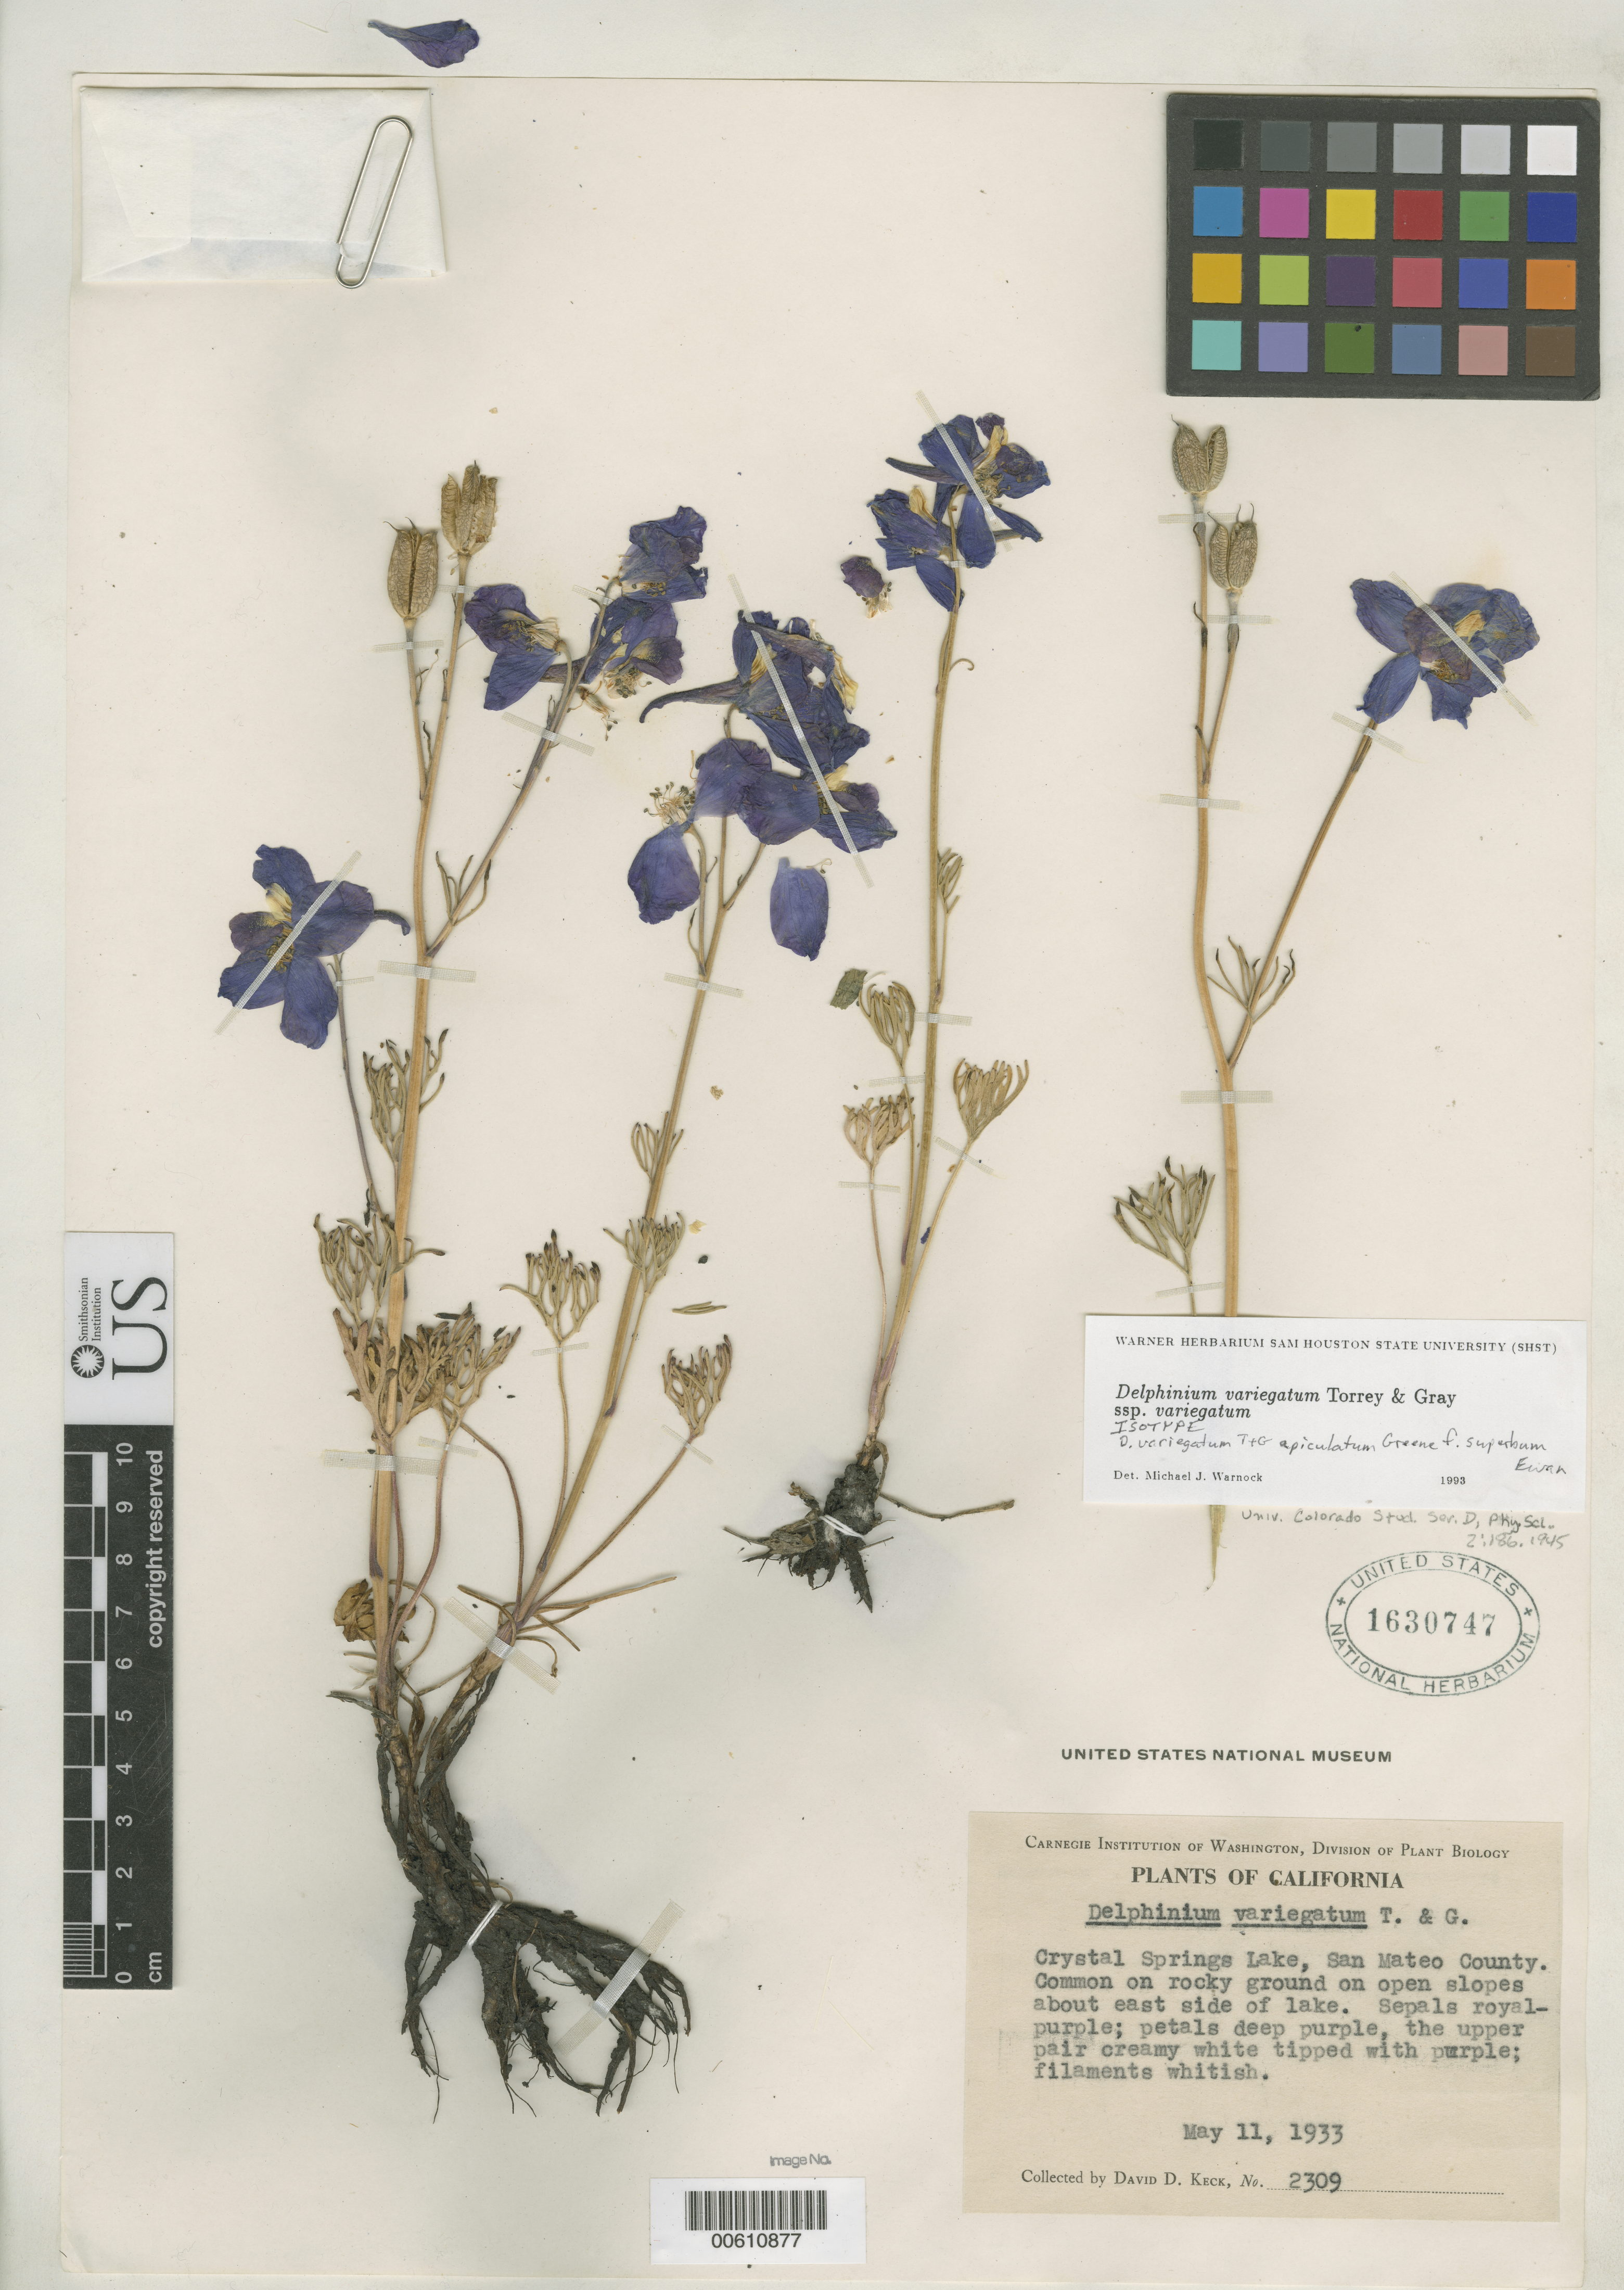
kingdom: Plantae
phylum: Tracheophyta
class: Magnoliopsida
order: Ranunculales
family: Ranunculaceae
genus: Delphinium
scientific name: Delphinium variegatum f. superbum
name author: Ewan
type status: Isotype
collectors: D. D. Keck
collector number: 2309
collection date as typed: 11 May 1933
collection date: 1933-05-11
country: United States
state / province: California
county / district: San Mateo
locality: Crystal Springs Lake.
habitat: Common on rocky ground on open slopes about east side of lake.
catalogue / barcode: US 1630747